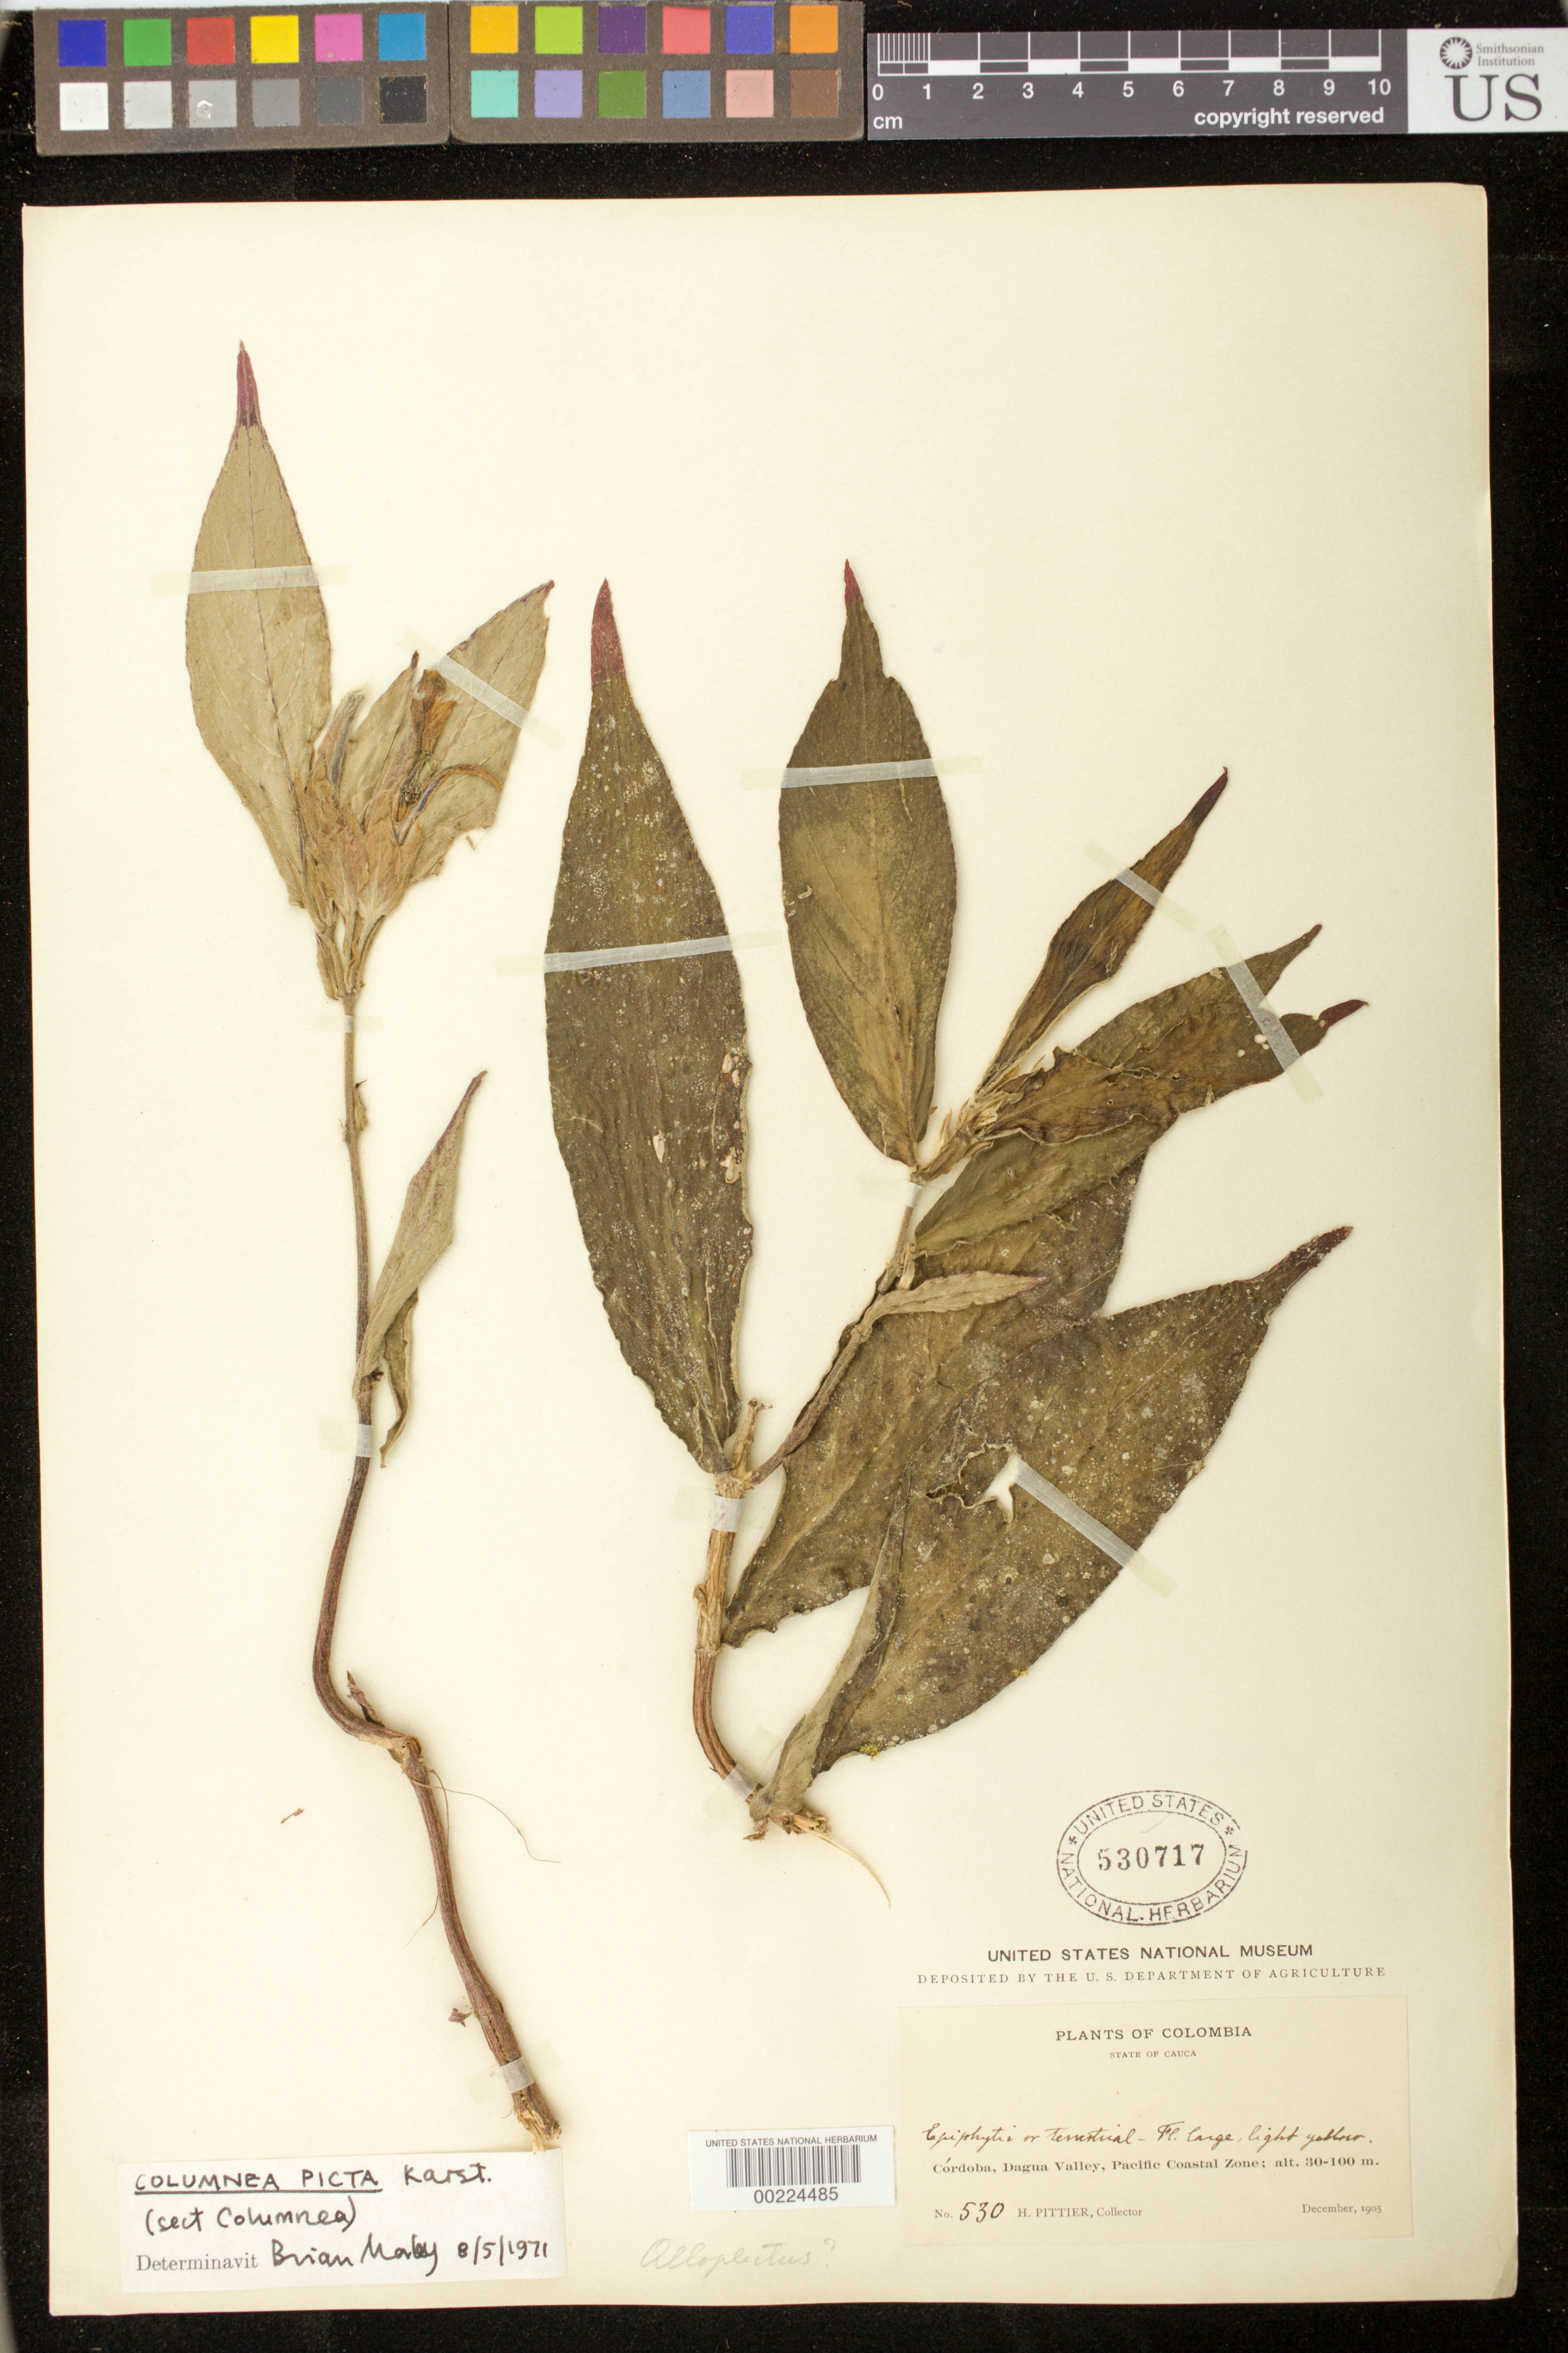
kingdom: Plantae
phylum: Tracheophyta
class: Magnoliopsida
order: Lamiales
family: Gesneriaceae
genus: Columnea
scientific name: Columnea karsteniana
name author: Singh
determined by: Skog, Laurence E.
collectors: H. F. Pittier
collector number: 530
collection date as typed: Dec 1905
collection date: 1905-12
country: Colombia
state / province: Cauca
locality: Cordoba, Dagua valley, Pacific coastal zone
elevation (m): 30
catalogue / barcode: US 530717